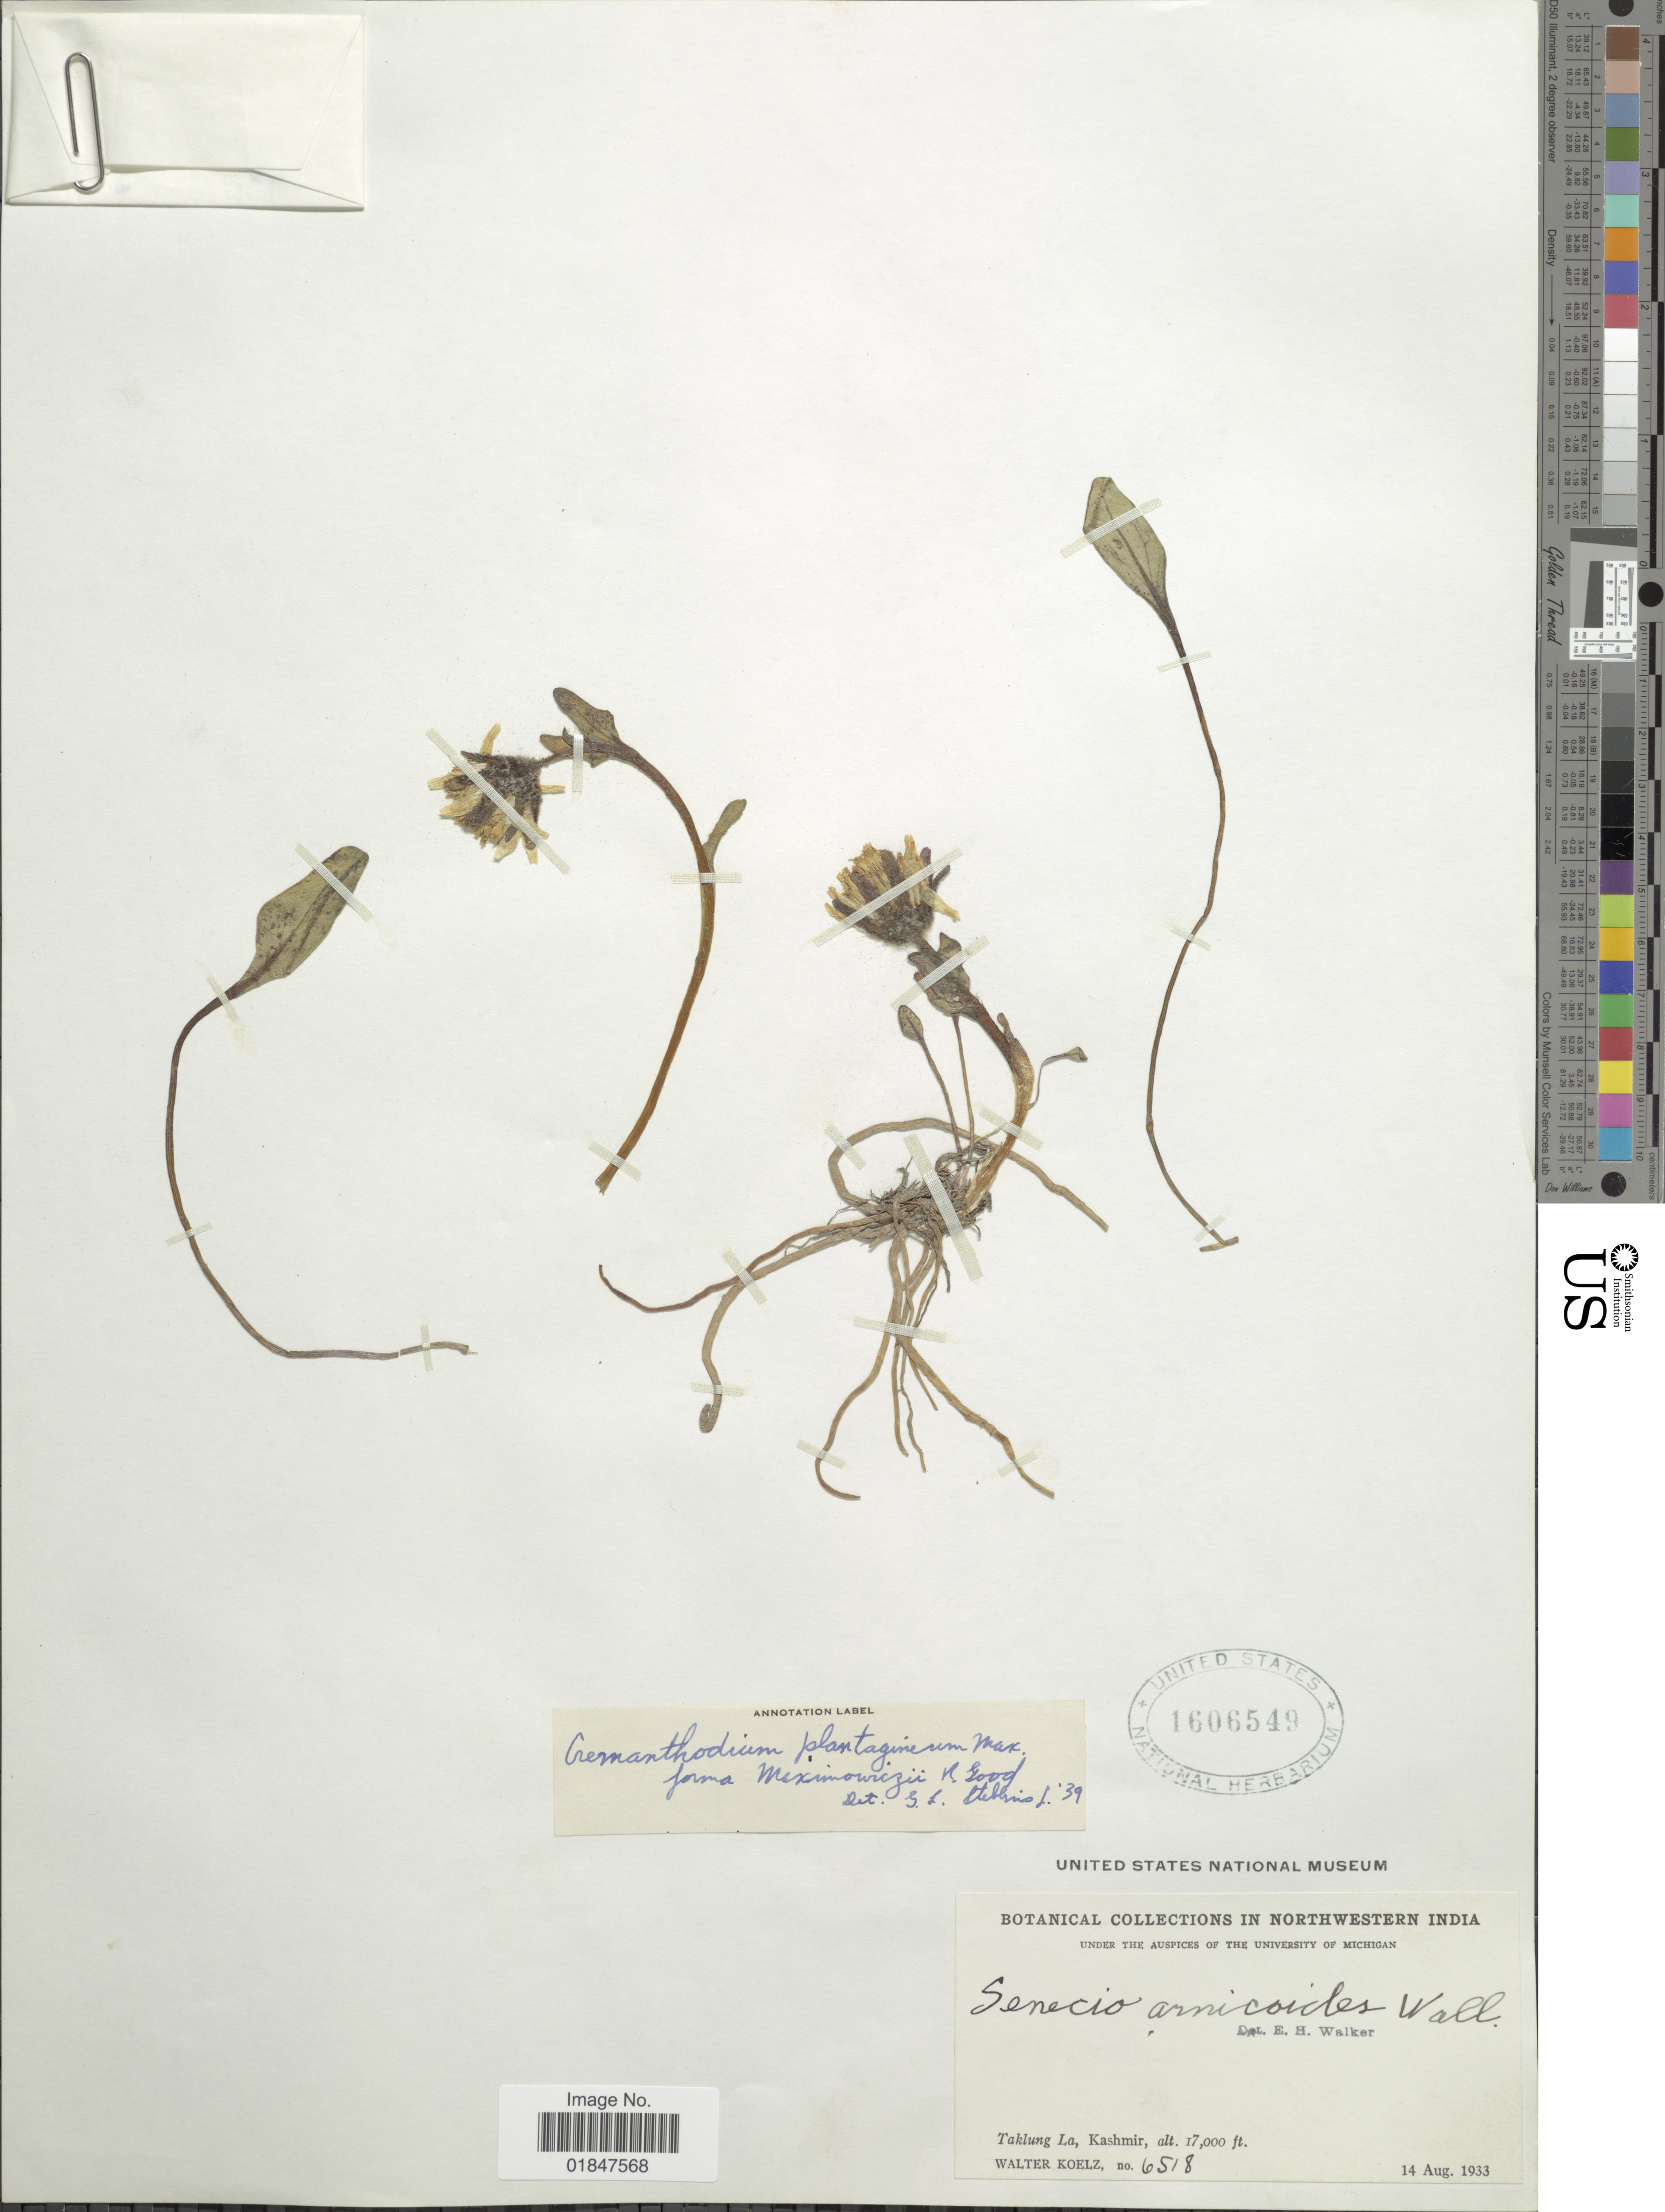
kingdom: Plantae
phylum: Tracheophyta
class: Magnoliopsida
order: Asterales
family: Asteraceae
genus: Cremanthodium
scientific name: Cremanthodium ellisii var. ellisii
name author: (Hook. f.) Kitam.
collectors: W. N. Koelz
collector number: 6518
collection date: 1933-08-14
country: India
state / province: Jammu and Kashmir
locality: Northwestern India, Taklung La, Kashmir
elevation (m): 5182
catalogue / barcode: US 1606549